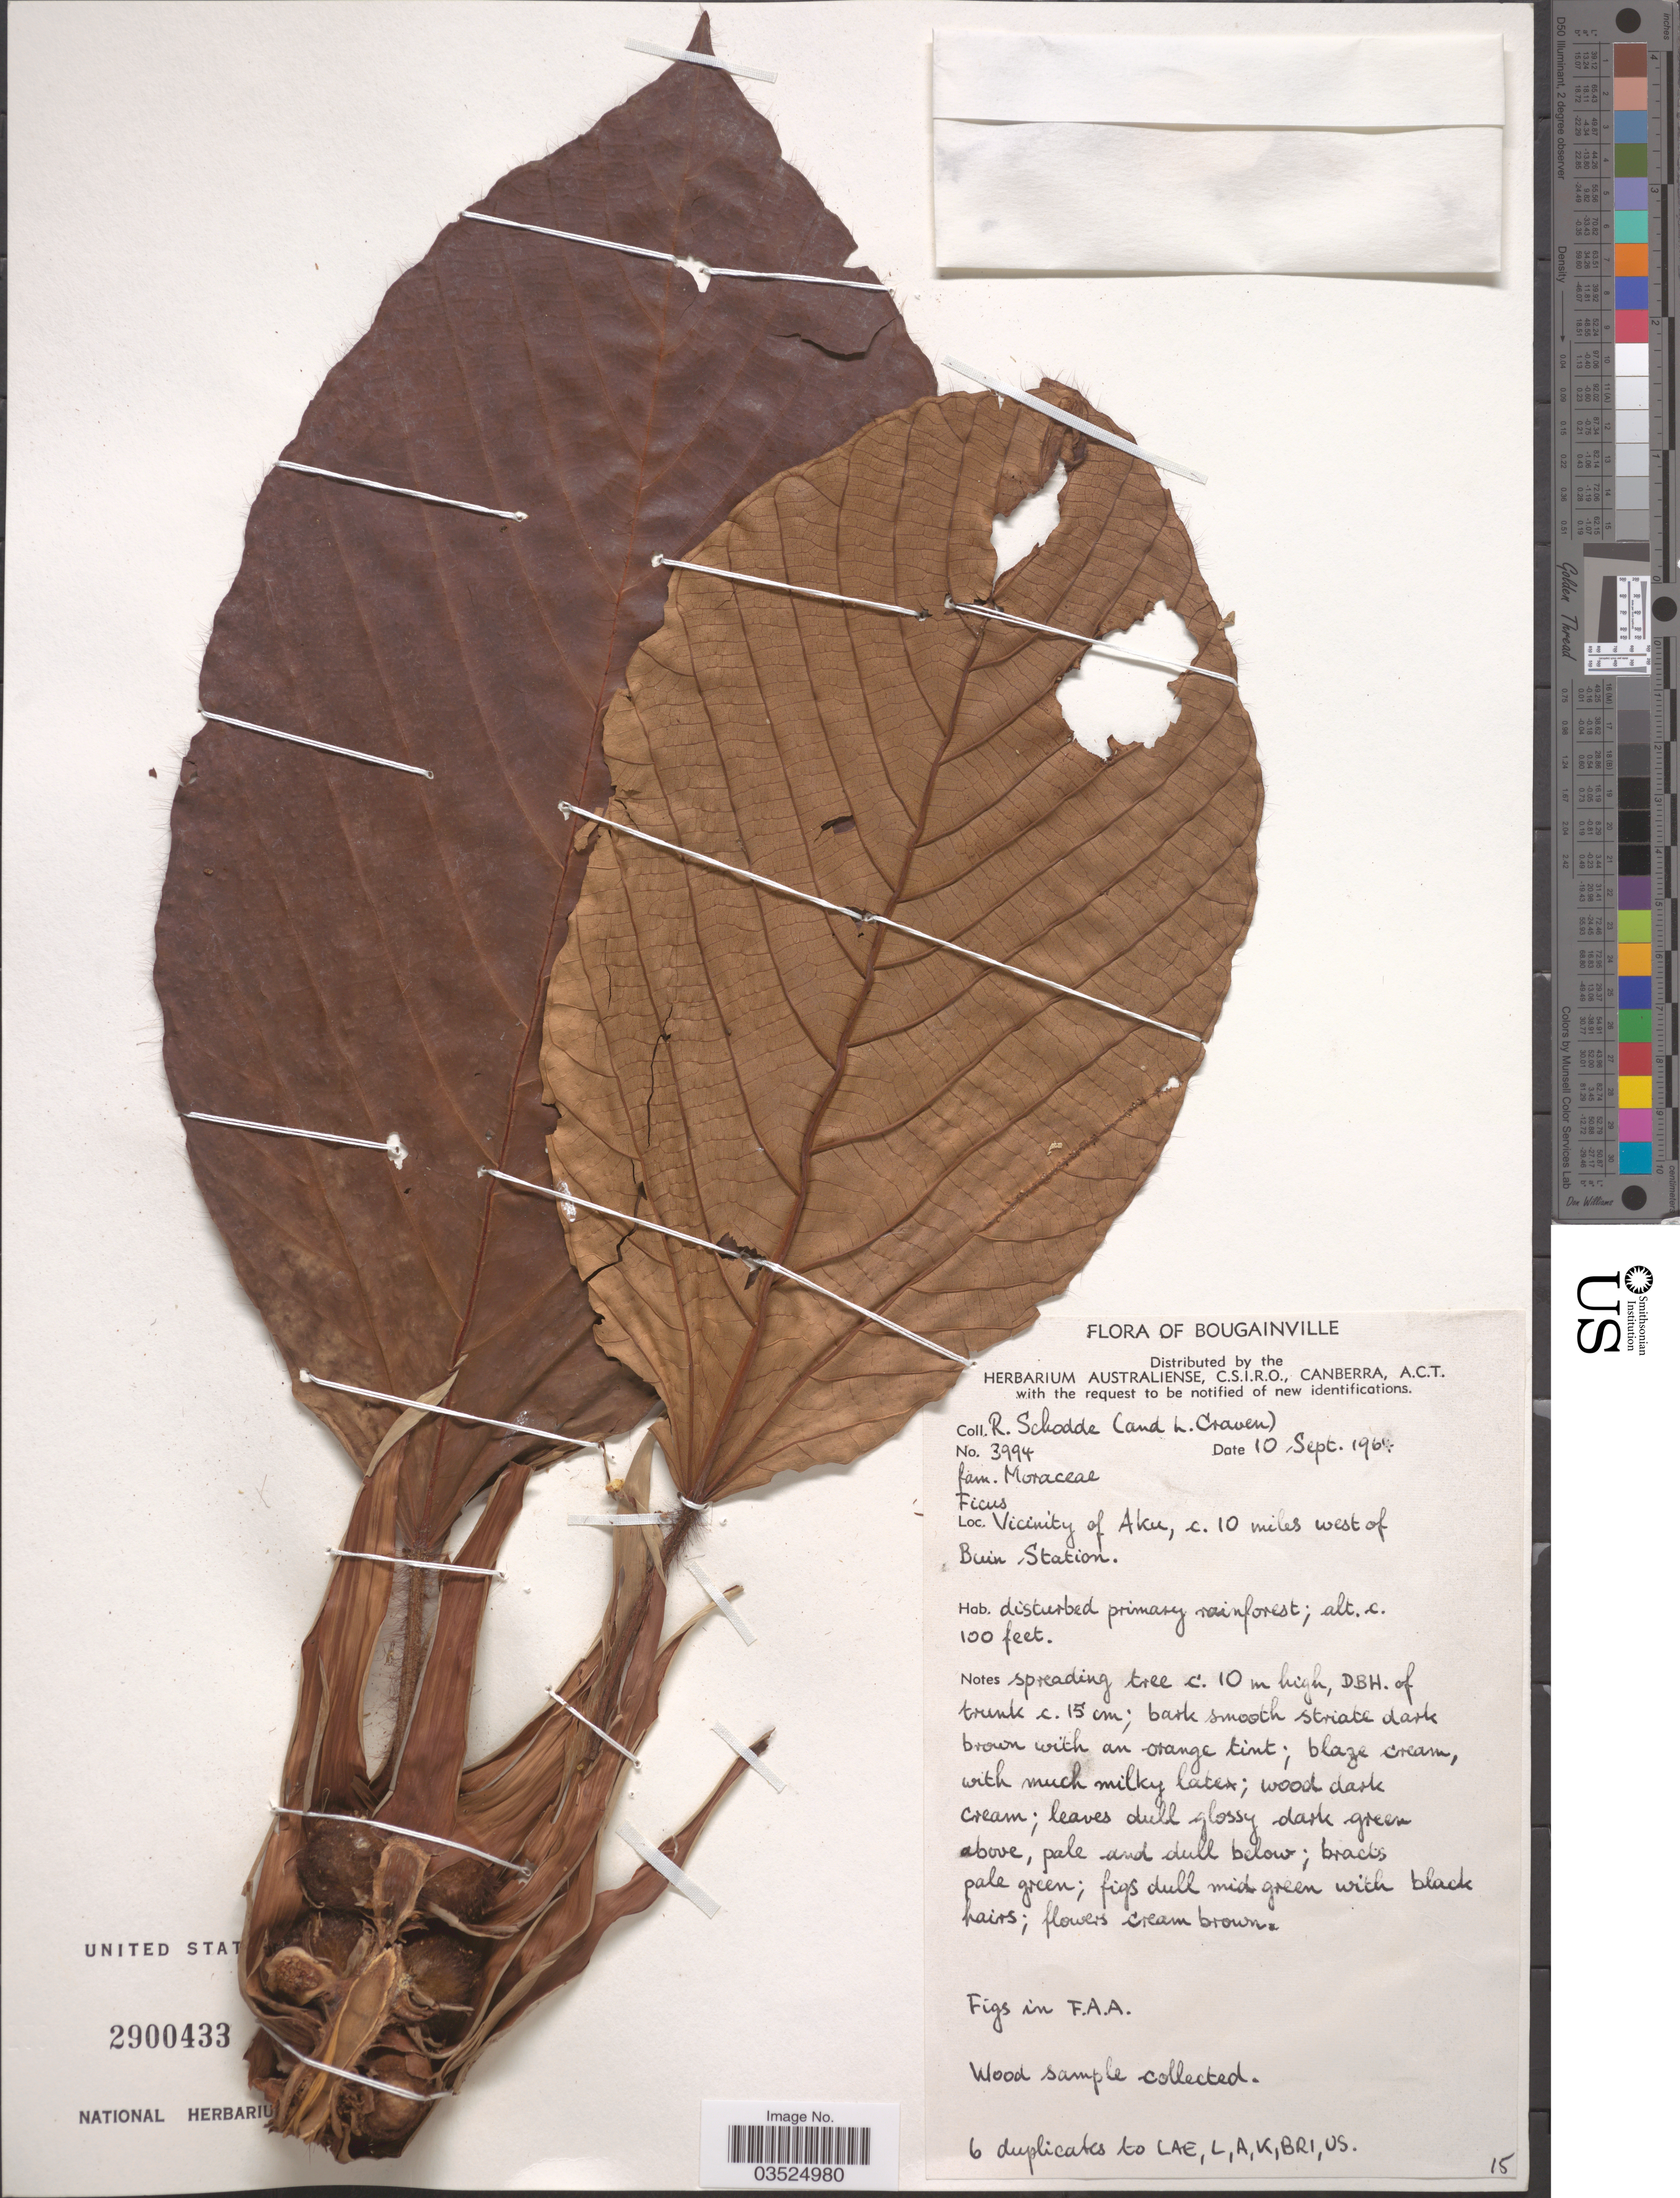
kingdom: Plantae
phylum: Tracheophyta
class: Magnoliopsida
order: Rosales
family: Moraceae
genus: Ficus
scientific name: Ficus sp.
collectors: R. Schodde & L. A. Craven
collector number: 3994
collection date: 1964-09-10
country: Papua New Guinea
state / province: Bougainville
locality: Vicinity of Aku, c. 10 miles west of Buin Station.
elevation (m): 30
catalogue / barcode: US 2900433